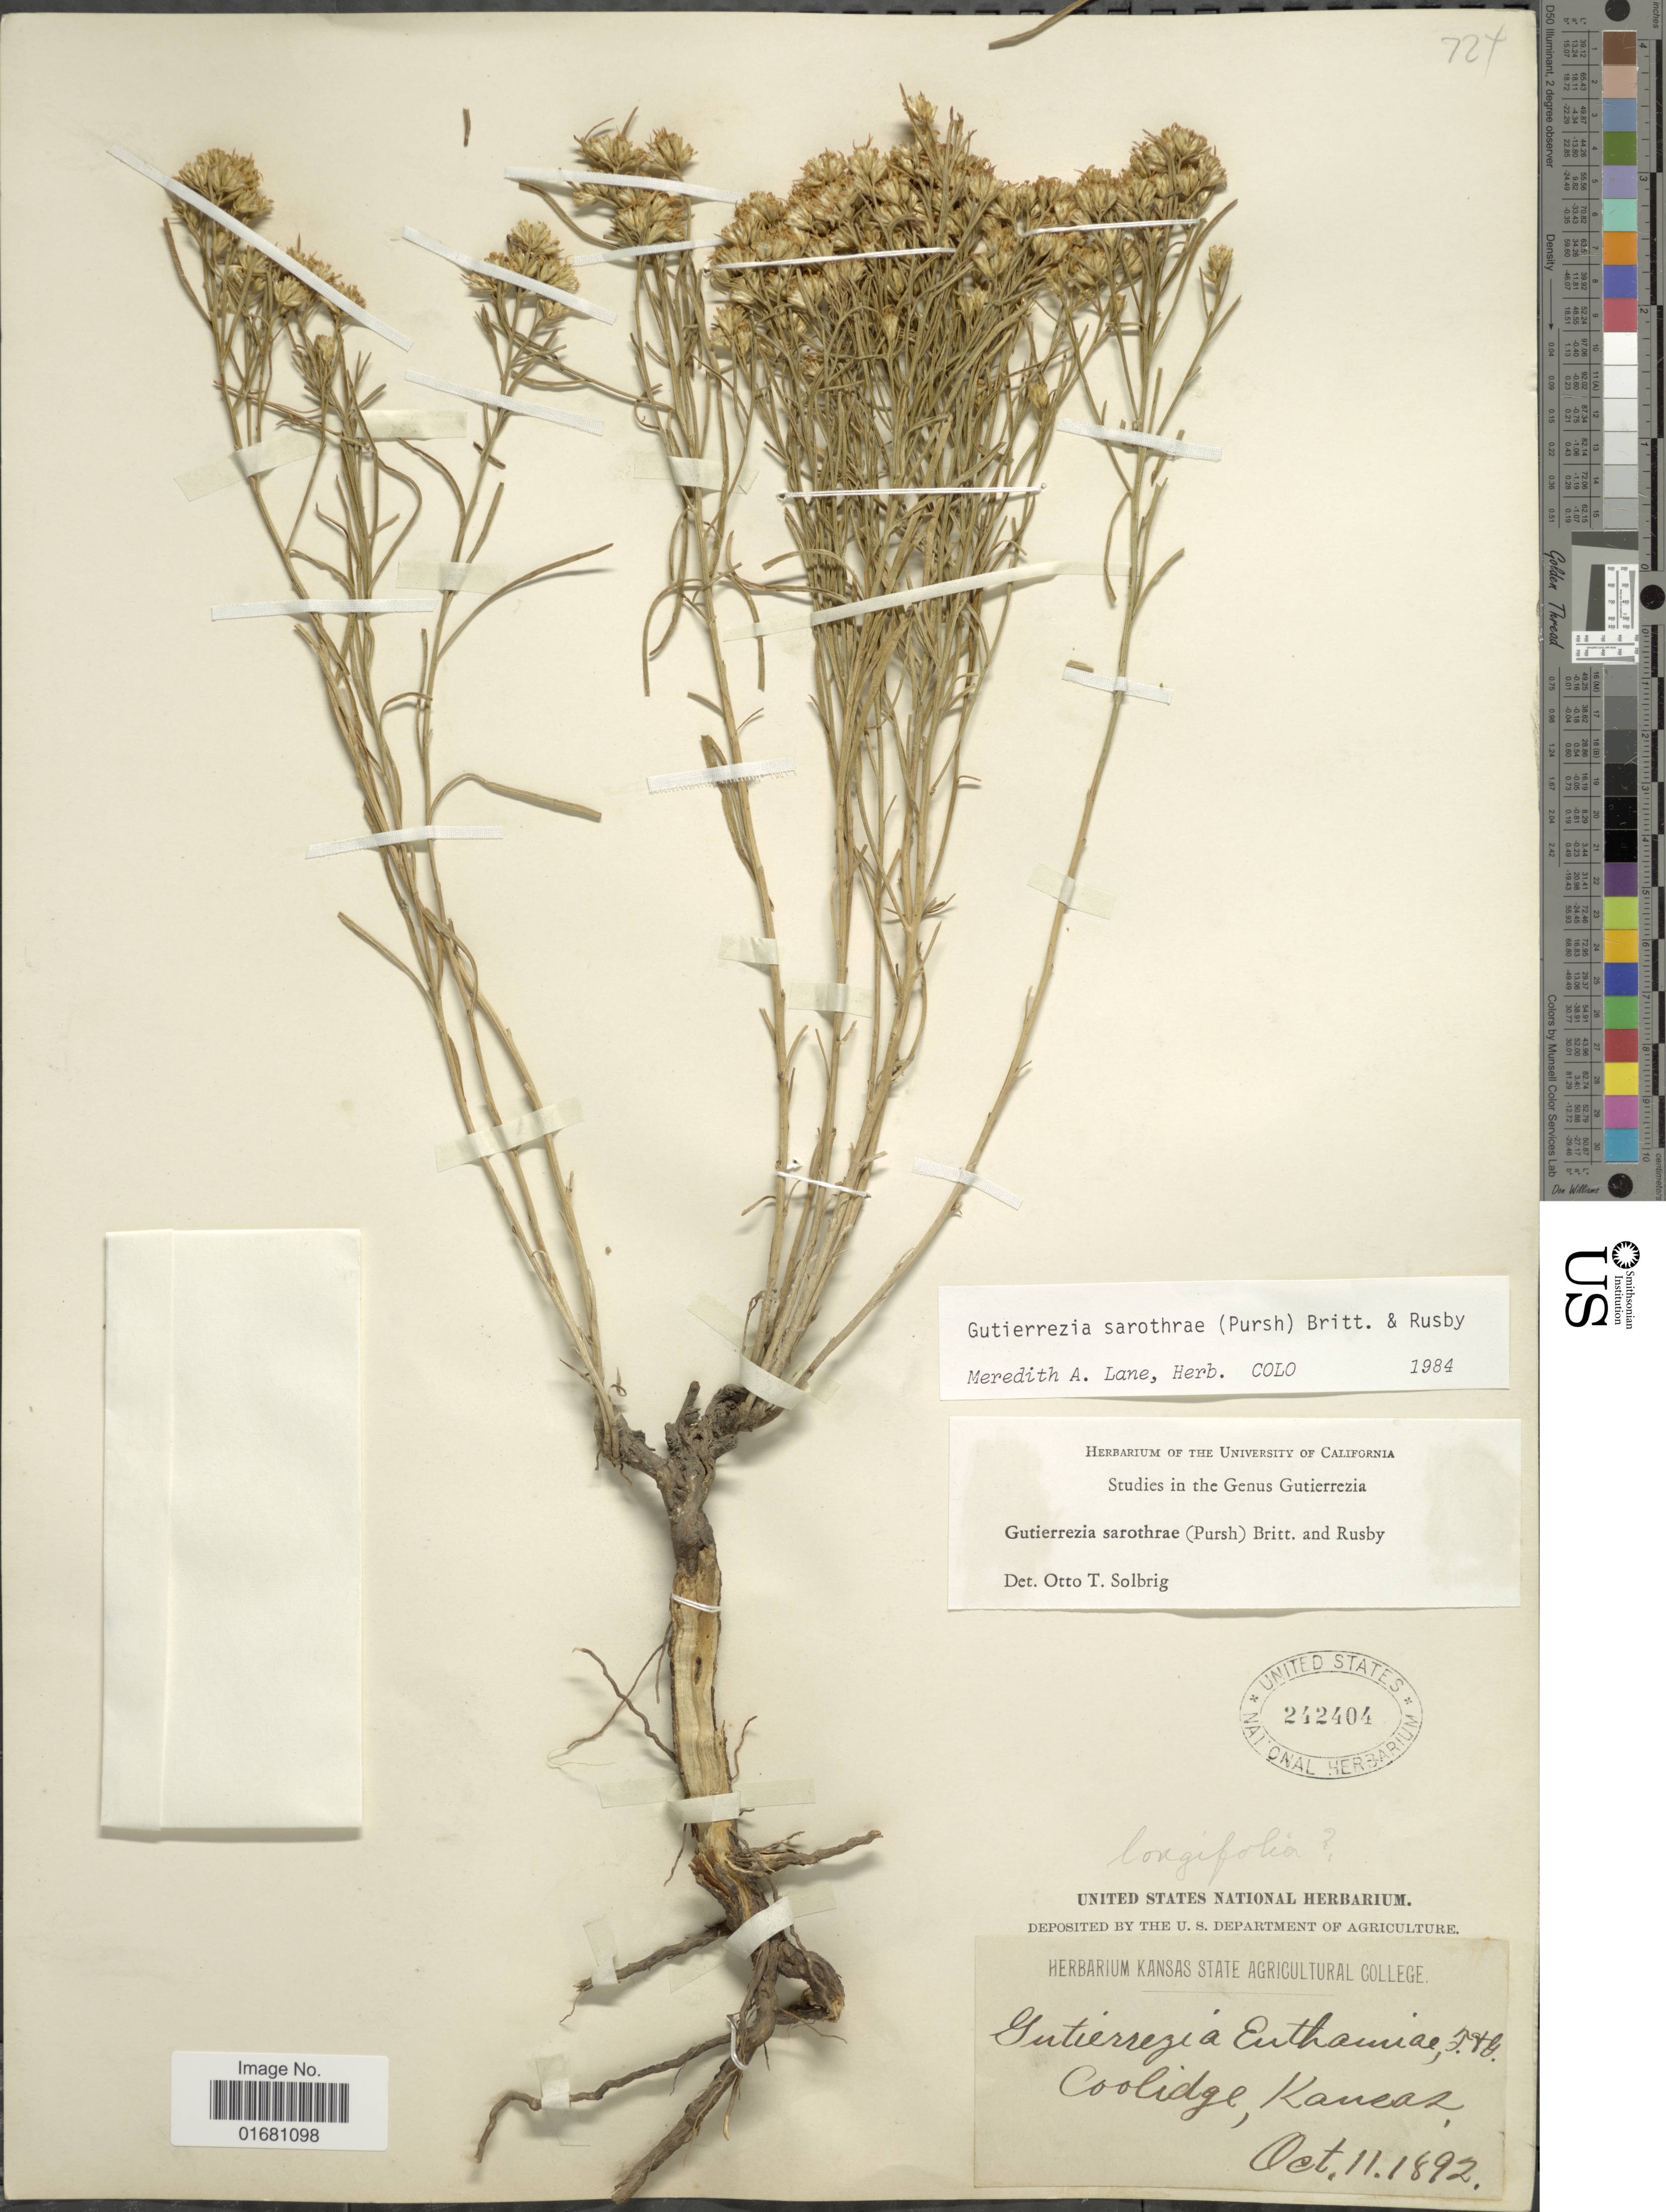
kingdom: Plantae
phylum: Tracheophyta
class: Magnoliopsida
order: Asterales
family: Asteraceae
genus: Gutierrezia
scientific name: Gutierrezia sarothrae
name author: (Pursh) Britton & Rusby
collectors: ex herb. Kansas State Agricultural College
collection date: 1892-10-11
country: United States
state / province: Kansas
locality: Coolidge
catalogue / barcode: US 242404